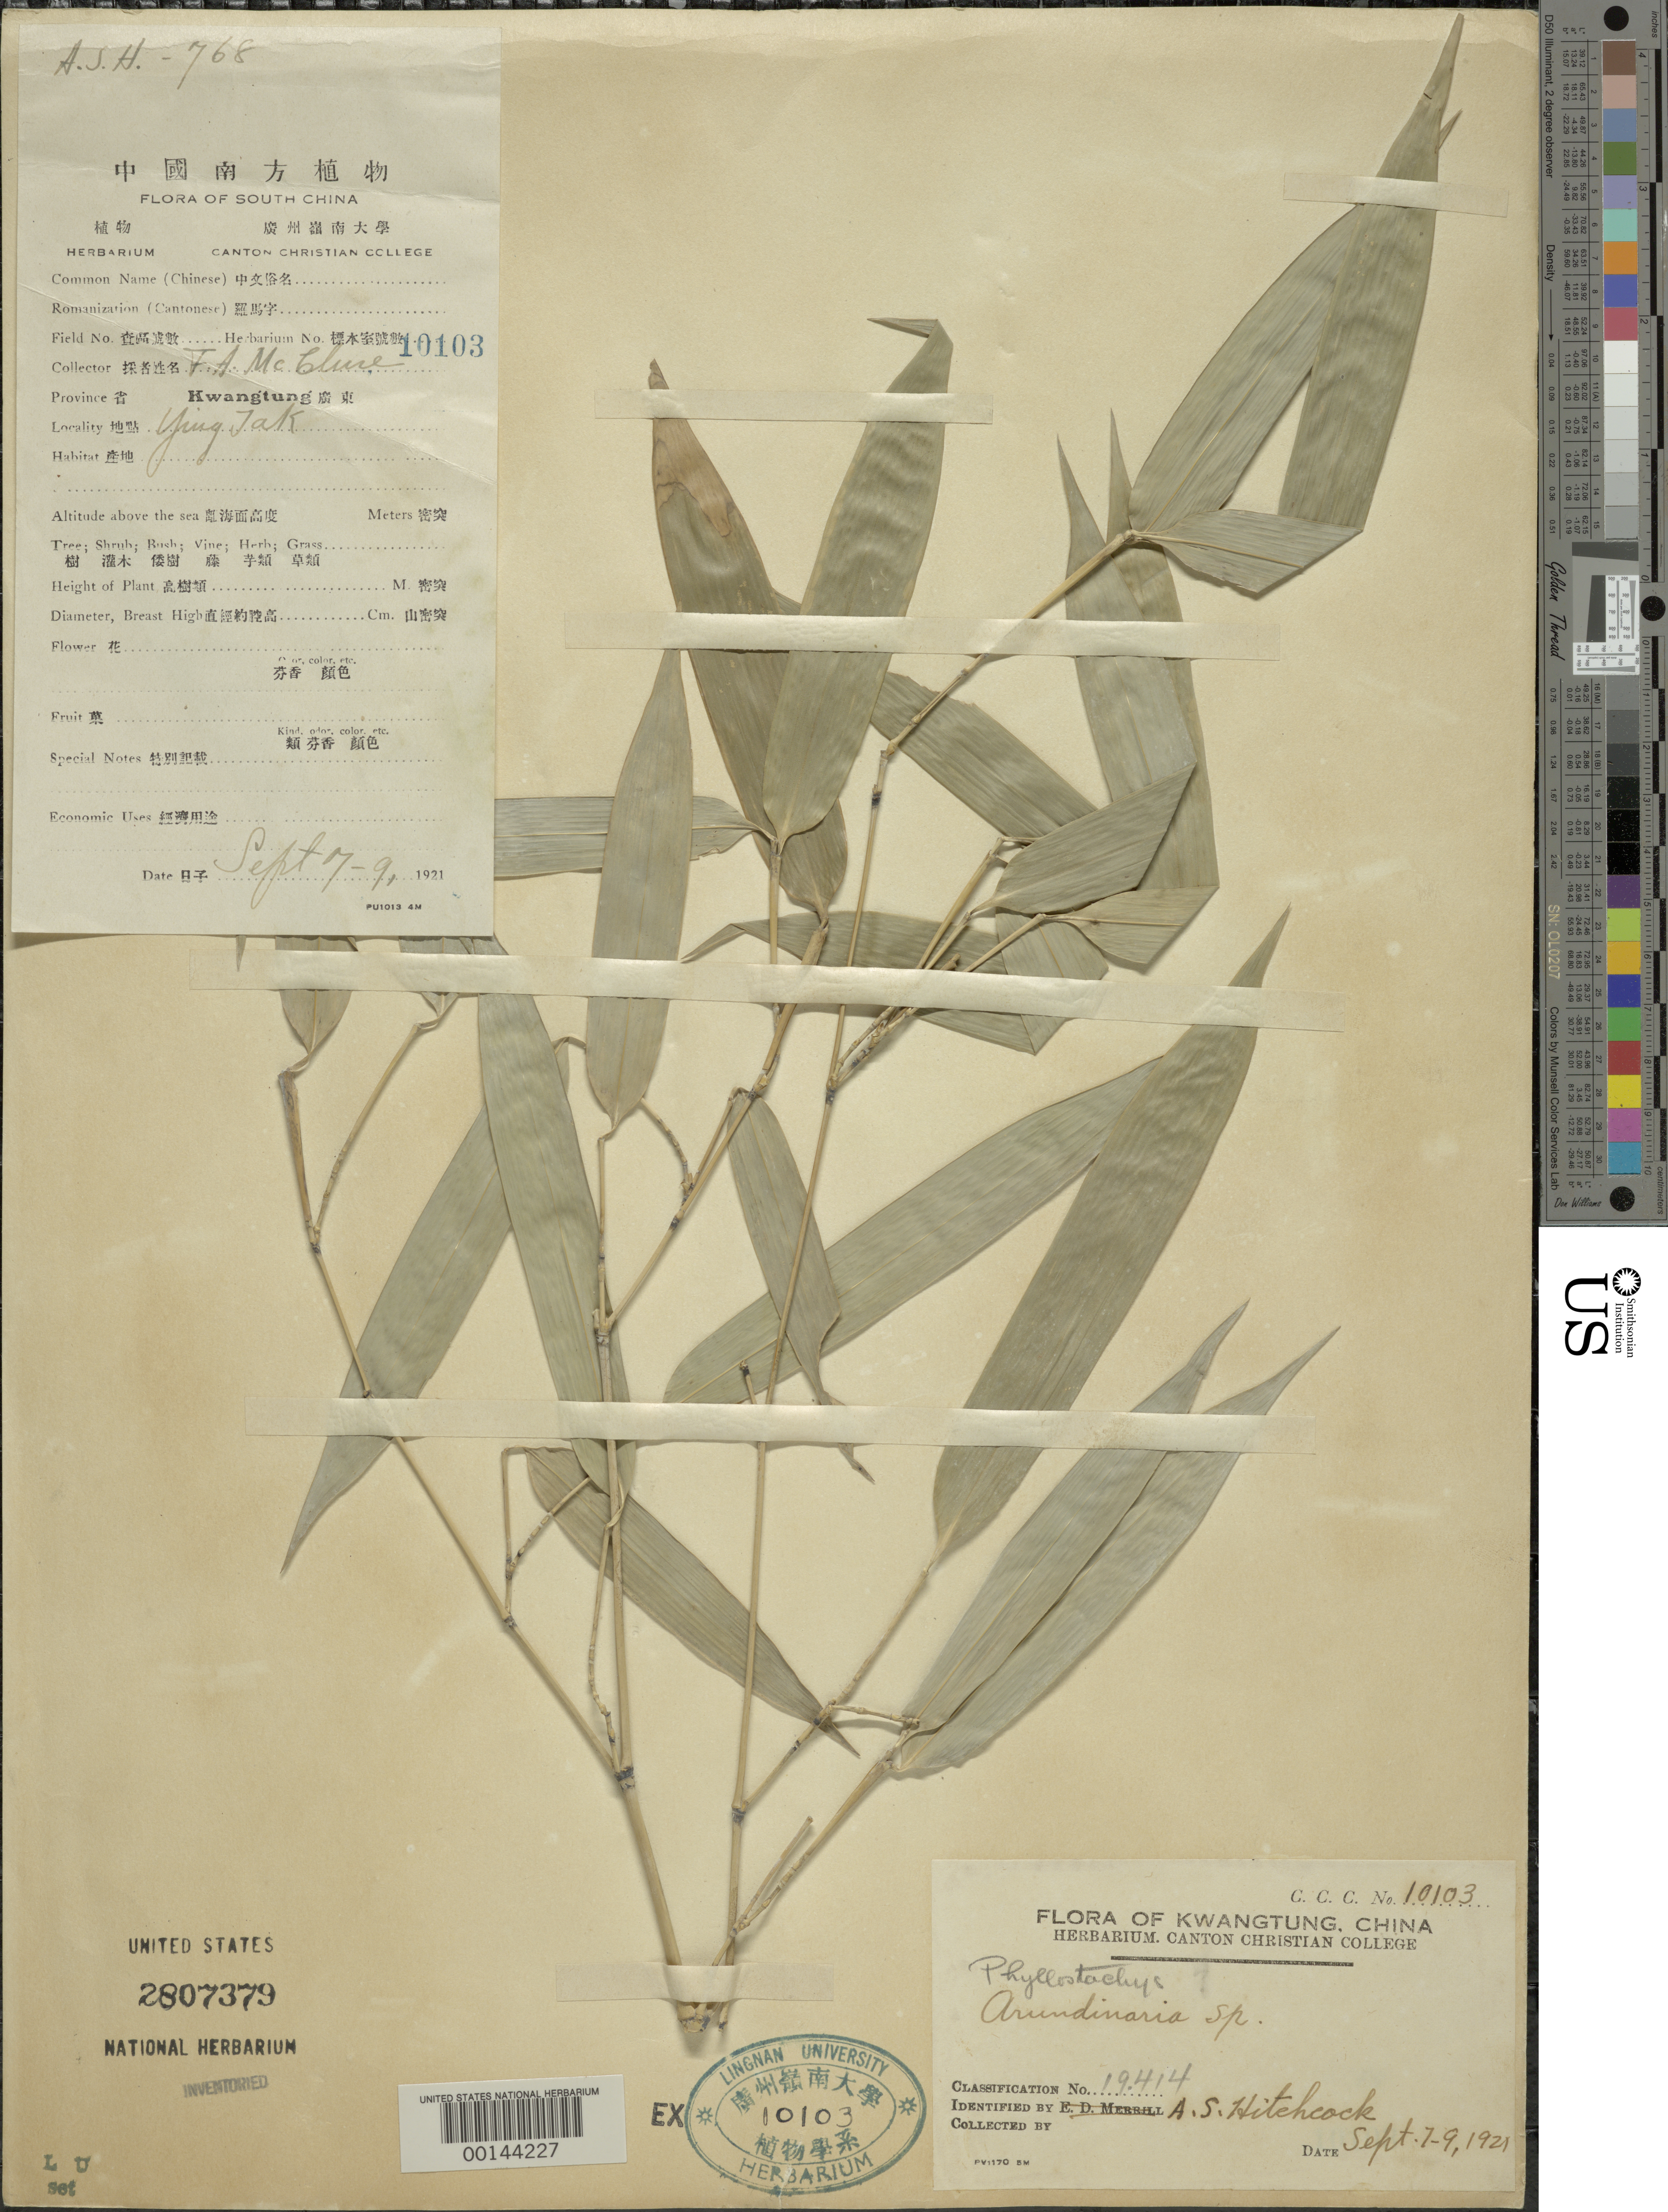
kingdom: Plantae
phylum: Tracheophyta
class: Liliopsida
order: Poales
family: Poaceae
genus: Phyllostachys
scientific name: Phyllostachys sp.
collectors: F. A. McClure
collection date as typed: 07 Sep 1921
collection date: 1921-09-07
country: China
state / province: Guangdong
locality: Ying tak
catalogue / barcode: US 2807379